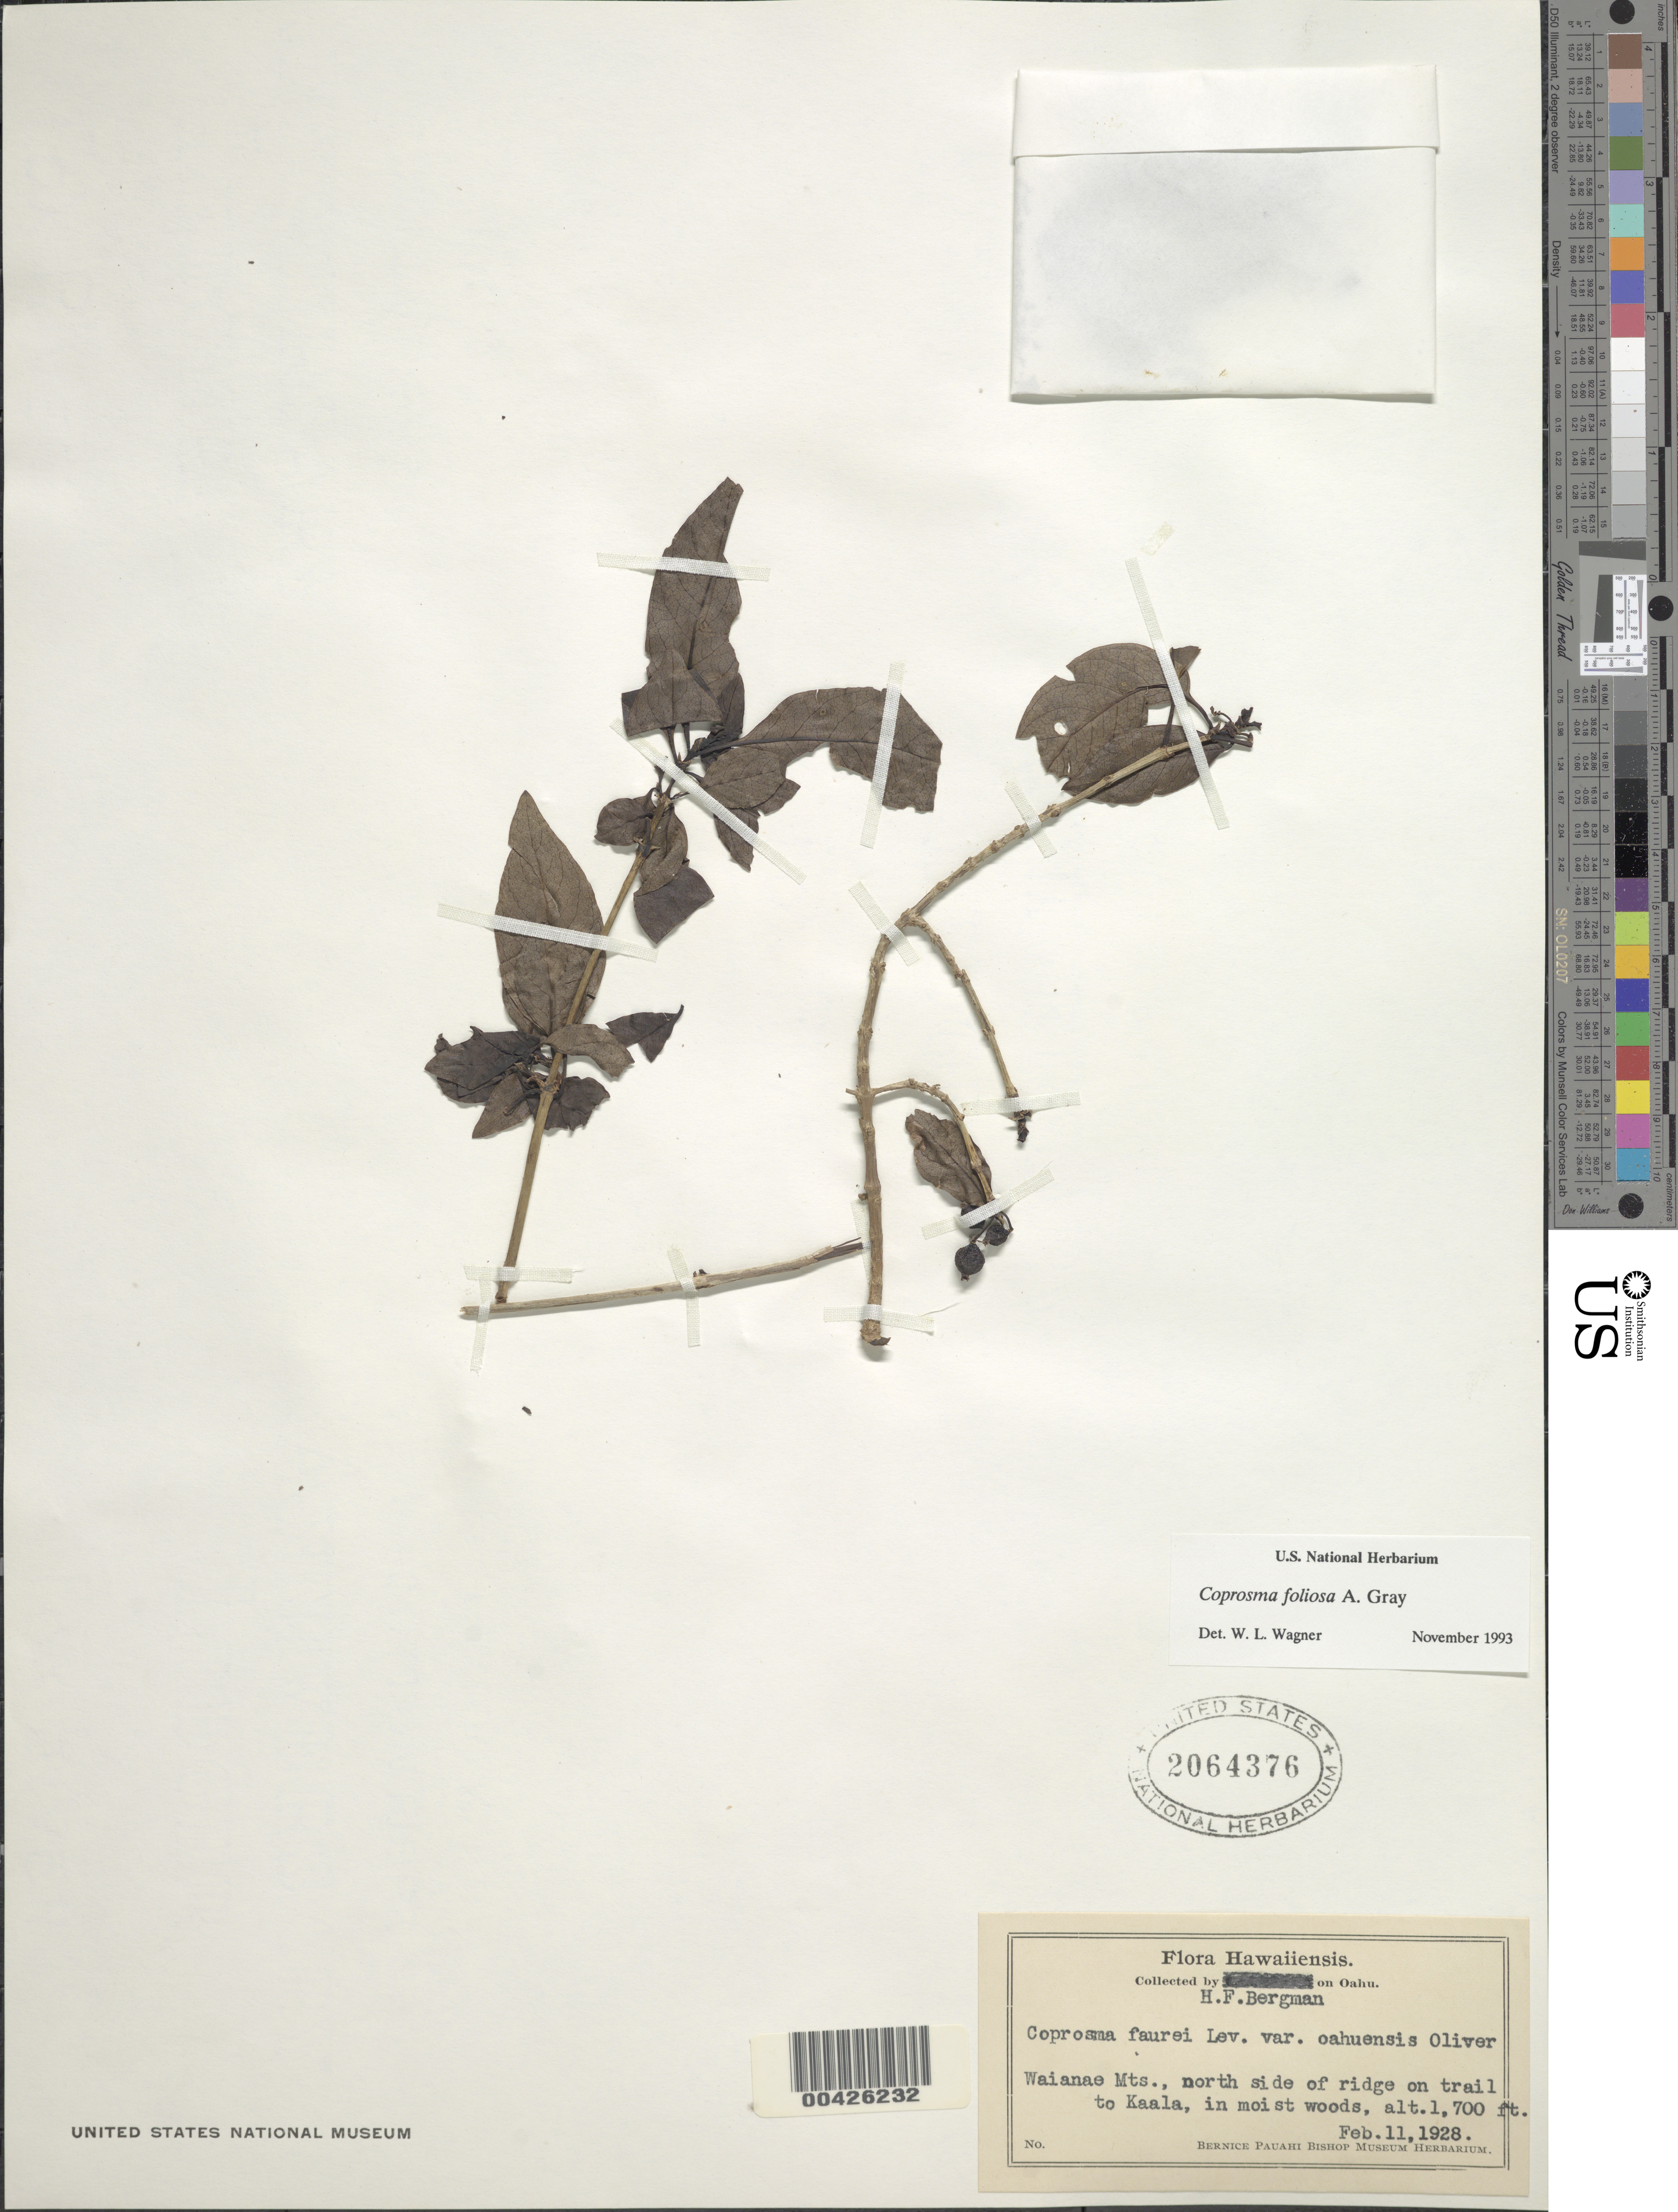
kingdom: Plantae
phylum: Tracheophyta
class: Magnoliopsida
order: Gentianales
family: Rubiaceae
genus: Coprosma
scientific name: Coprosma foliosa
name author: A. Gray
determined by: Wagner, W. L., (BOT), Smithsonian Institution - National Museum of Natural History (UNITED STATES)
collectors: H. Bergman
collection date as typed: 11 Feb 1928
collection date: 1928-02-11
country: United States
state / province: Hawaii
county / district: Honolulu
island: Oahu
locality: Waianae Mountains, N side of ridge on trail to Kaala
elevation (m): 518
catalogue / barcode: US 2064376